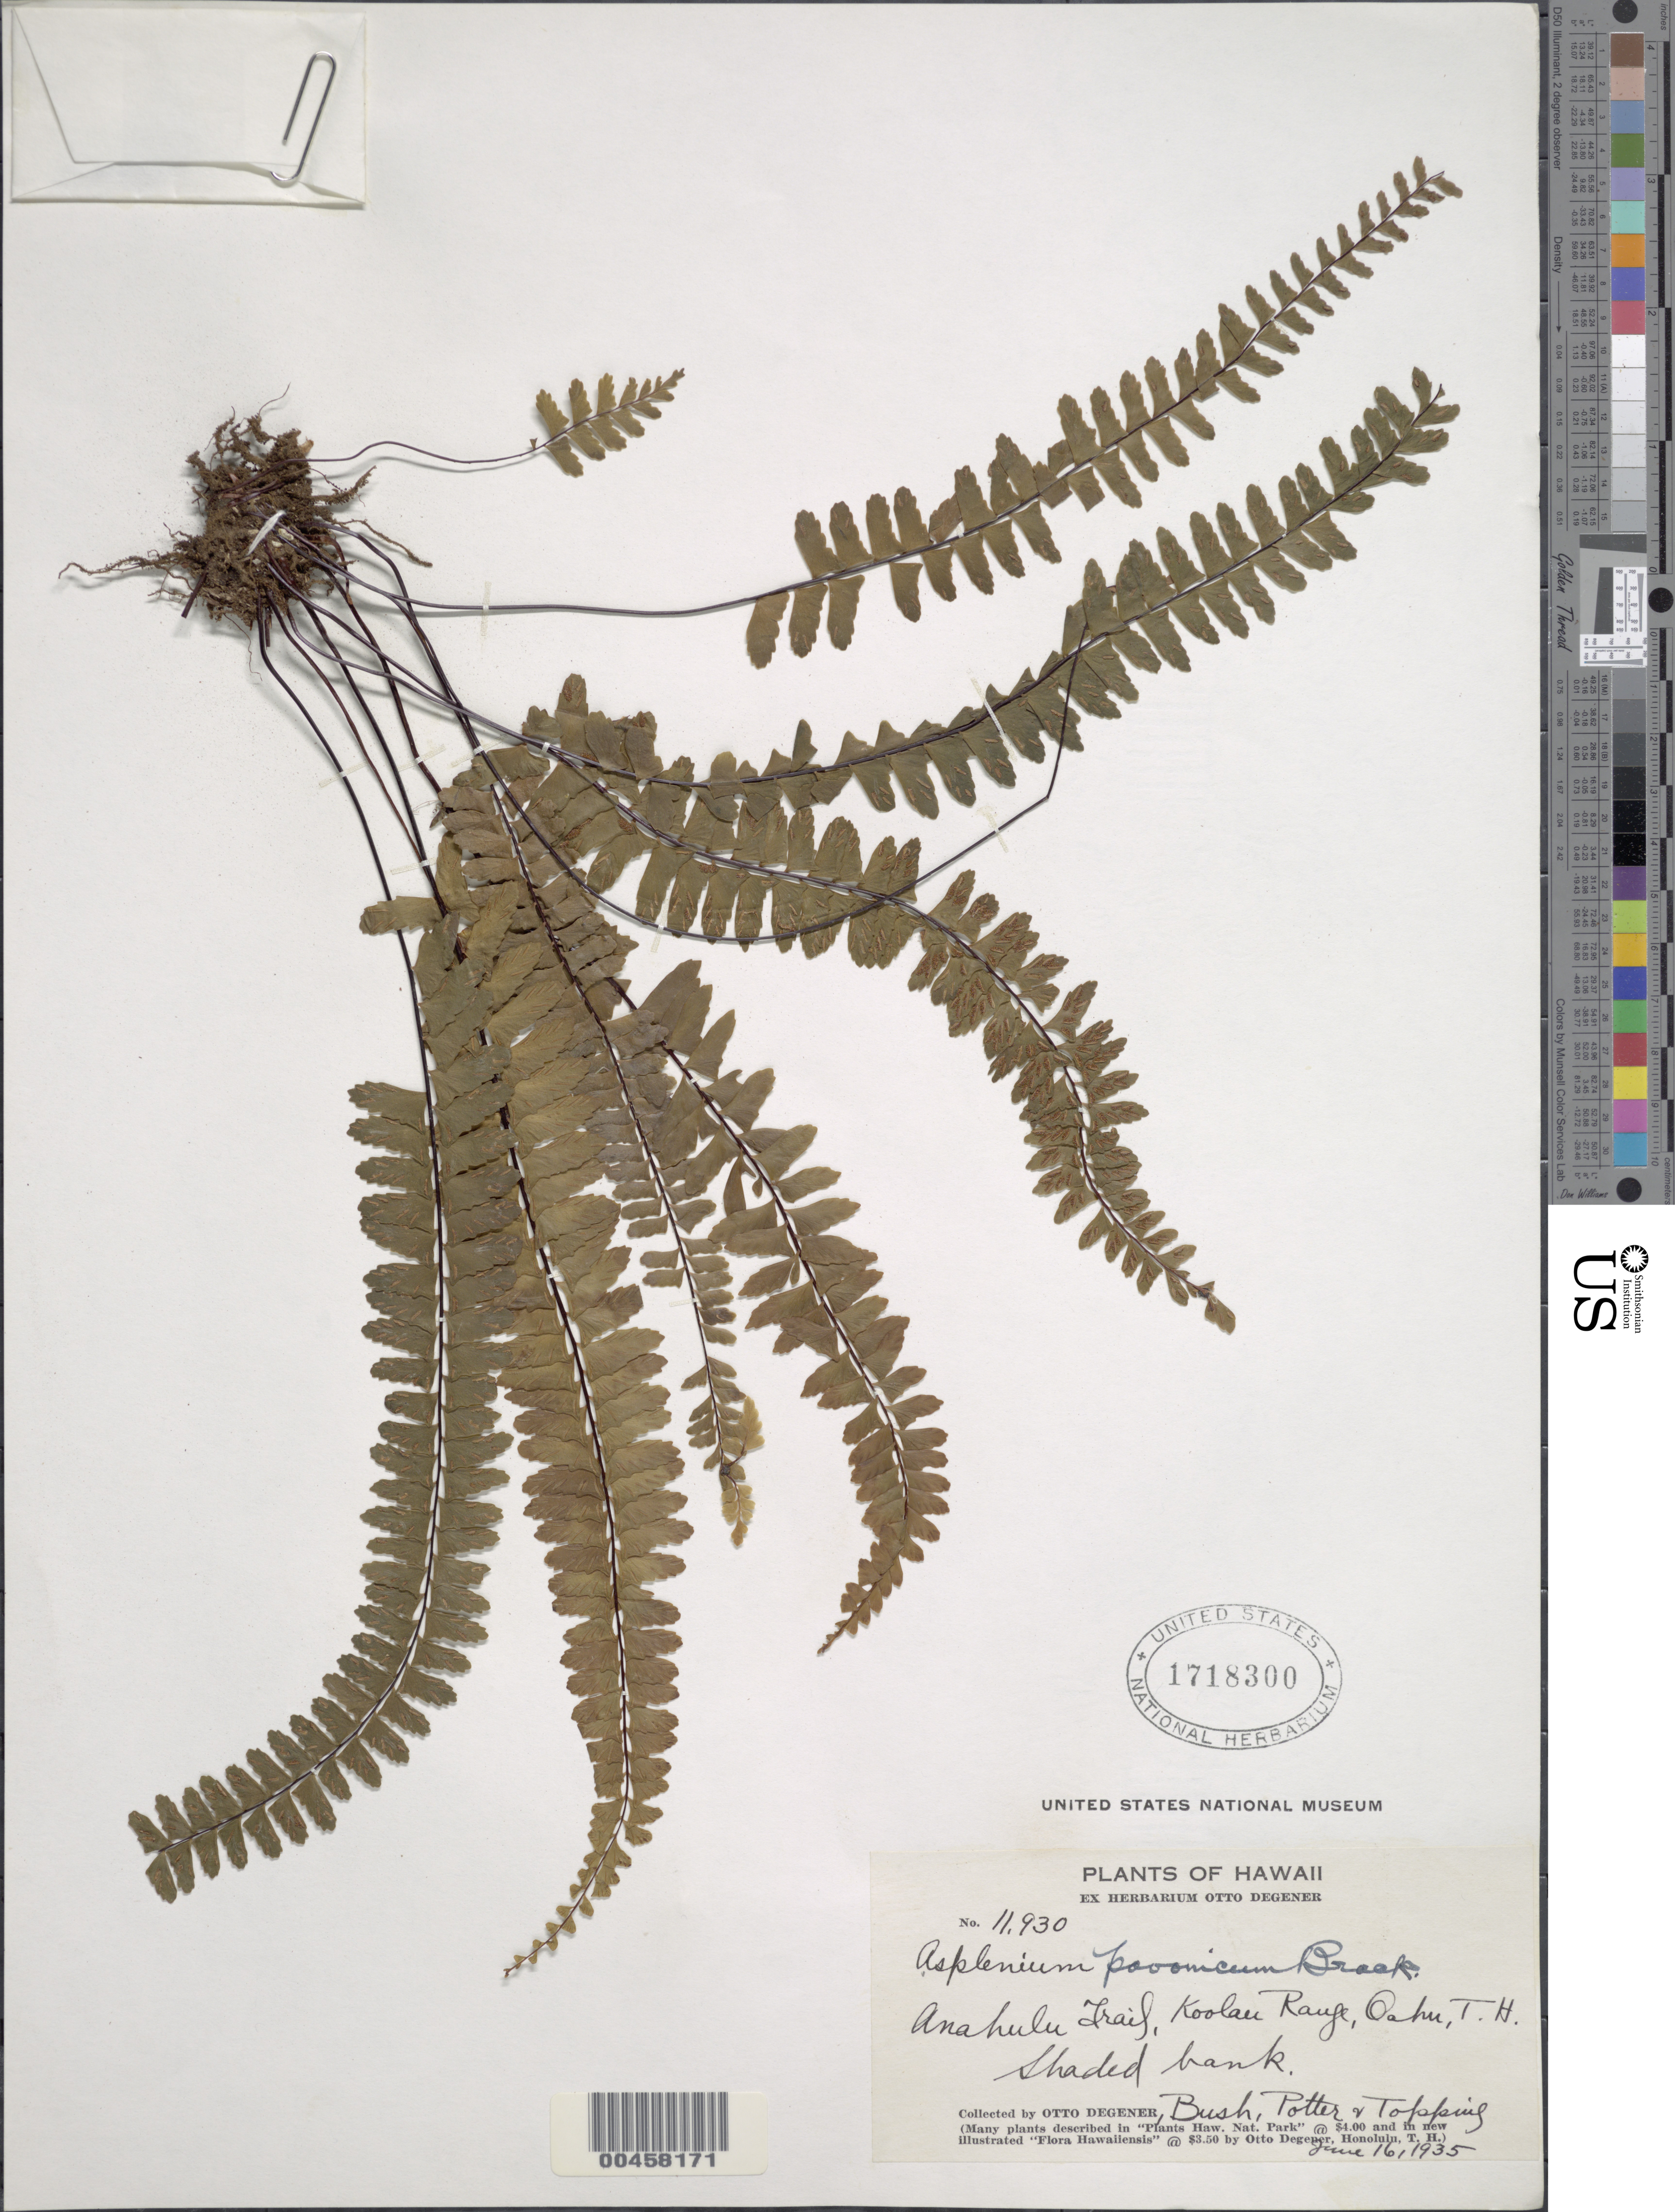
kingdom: Plantae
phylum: Tracheophyta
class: Polypodiopsida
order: Polypodiales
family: Aspleniaceae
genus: Asplenium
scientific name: Asplenium normale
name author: D. Don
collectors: O. Degener, B. F. Bush, Potter & D. L. Topping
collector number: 11930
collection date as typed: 16 Jun 1935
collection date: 1935-06-16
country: United States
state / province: Hawaii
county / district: Honolulu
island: Oahu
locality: Anahulu Trail, Koolau Range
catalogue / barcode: US 1718300